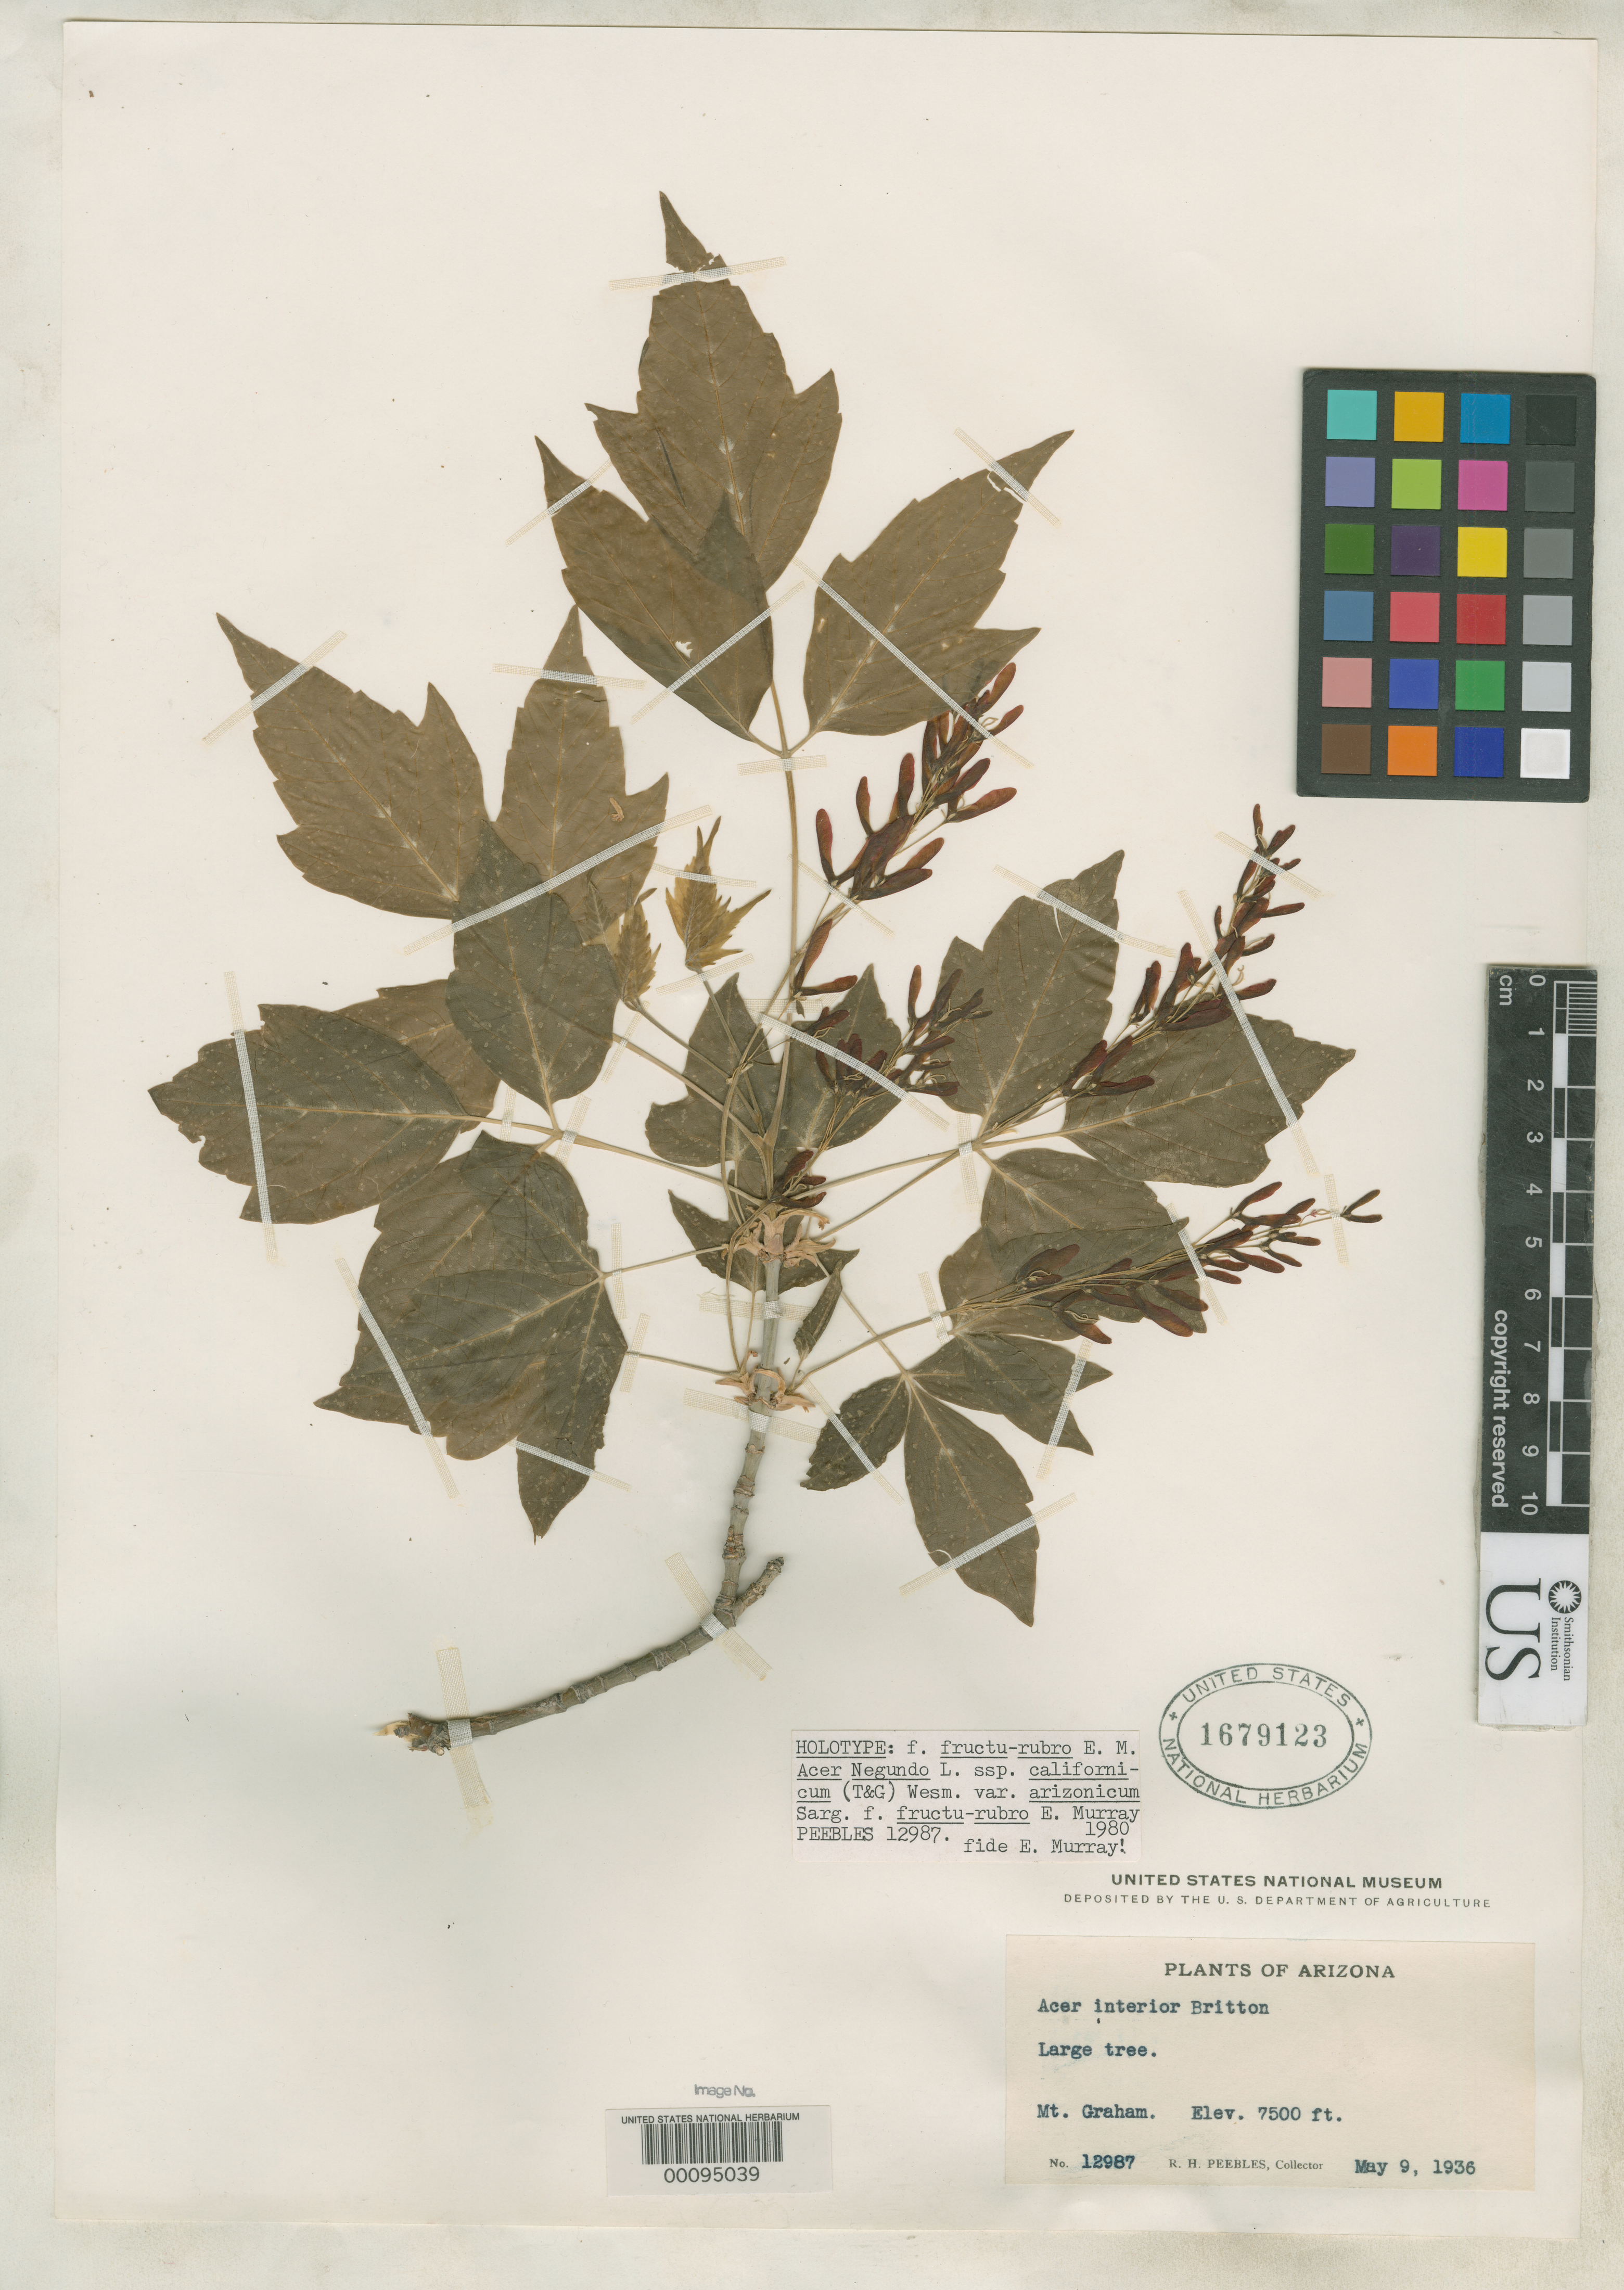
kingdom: Plantae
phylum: Tracheophyta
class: Magnoliopsida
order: Sapindales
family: Sapindaceae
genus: Acer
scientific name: Acer negundo f. fructo-rubro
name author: A.E. Murray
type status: Holotype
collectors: R. H. Peebles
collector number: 12987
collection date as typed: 09 May 1936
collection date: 1936-05-09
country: United States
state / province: Arizona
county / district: Graham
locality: Mt. Graham.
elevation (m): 2286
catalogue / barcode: US 1679123